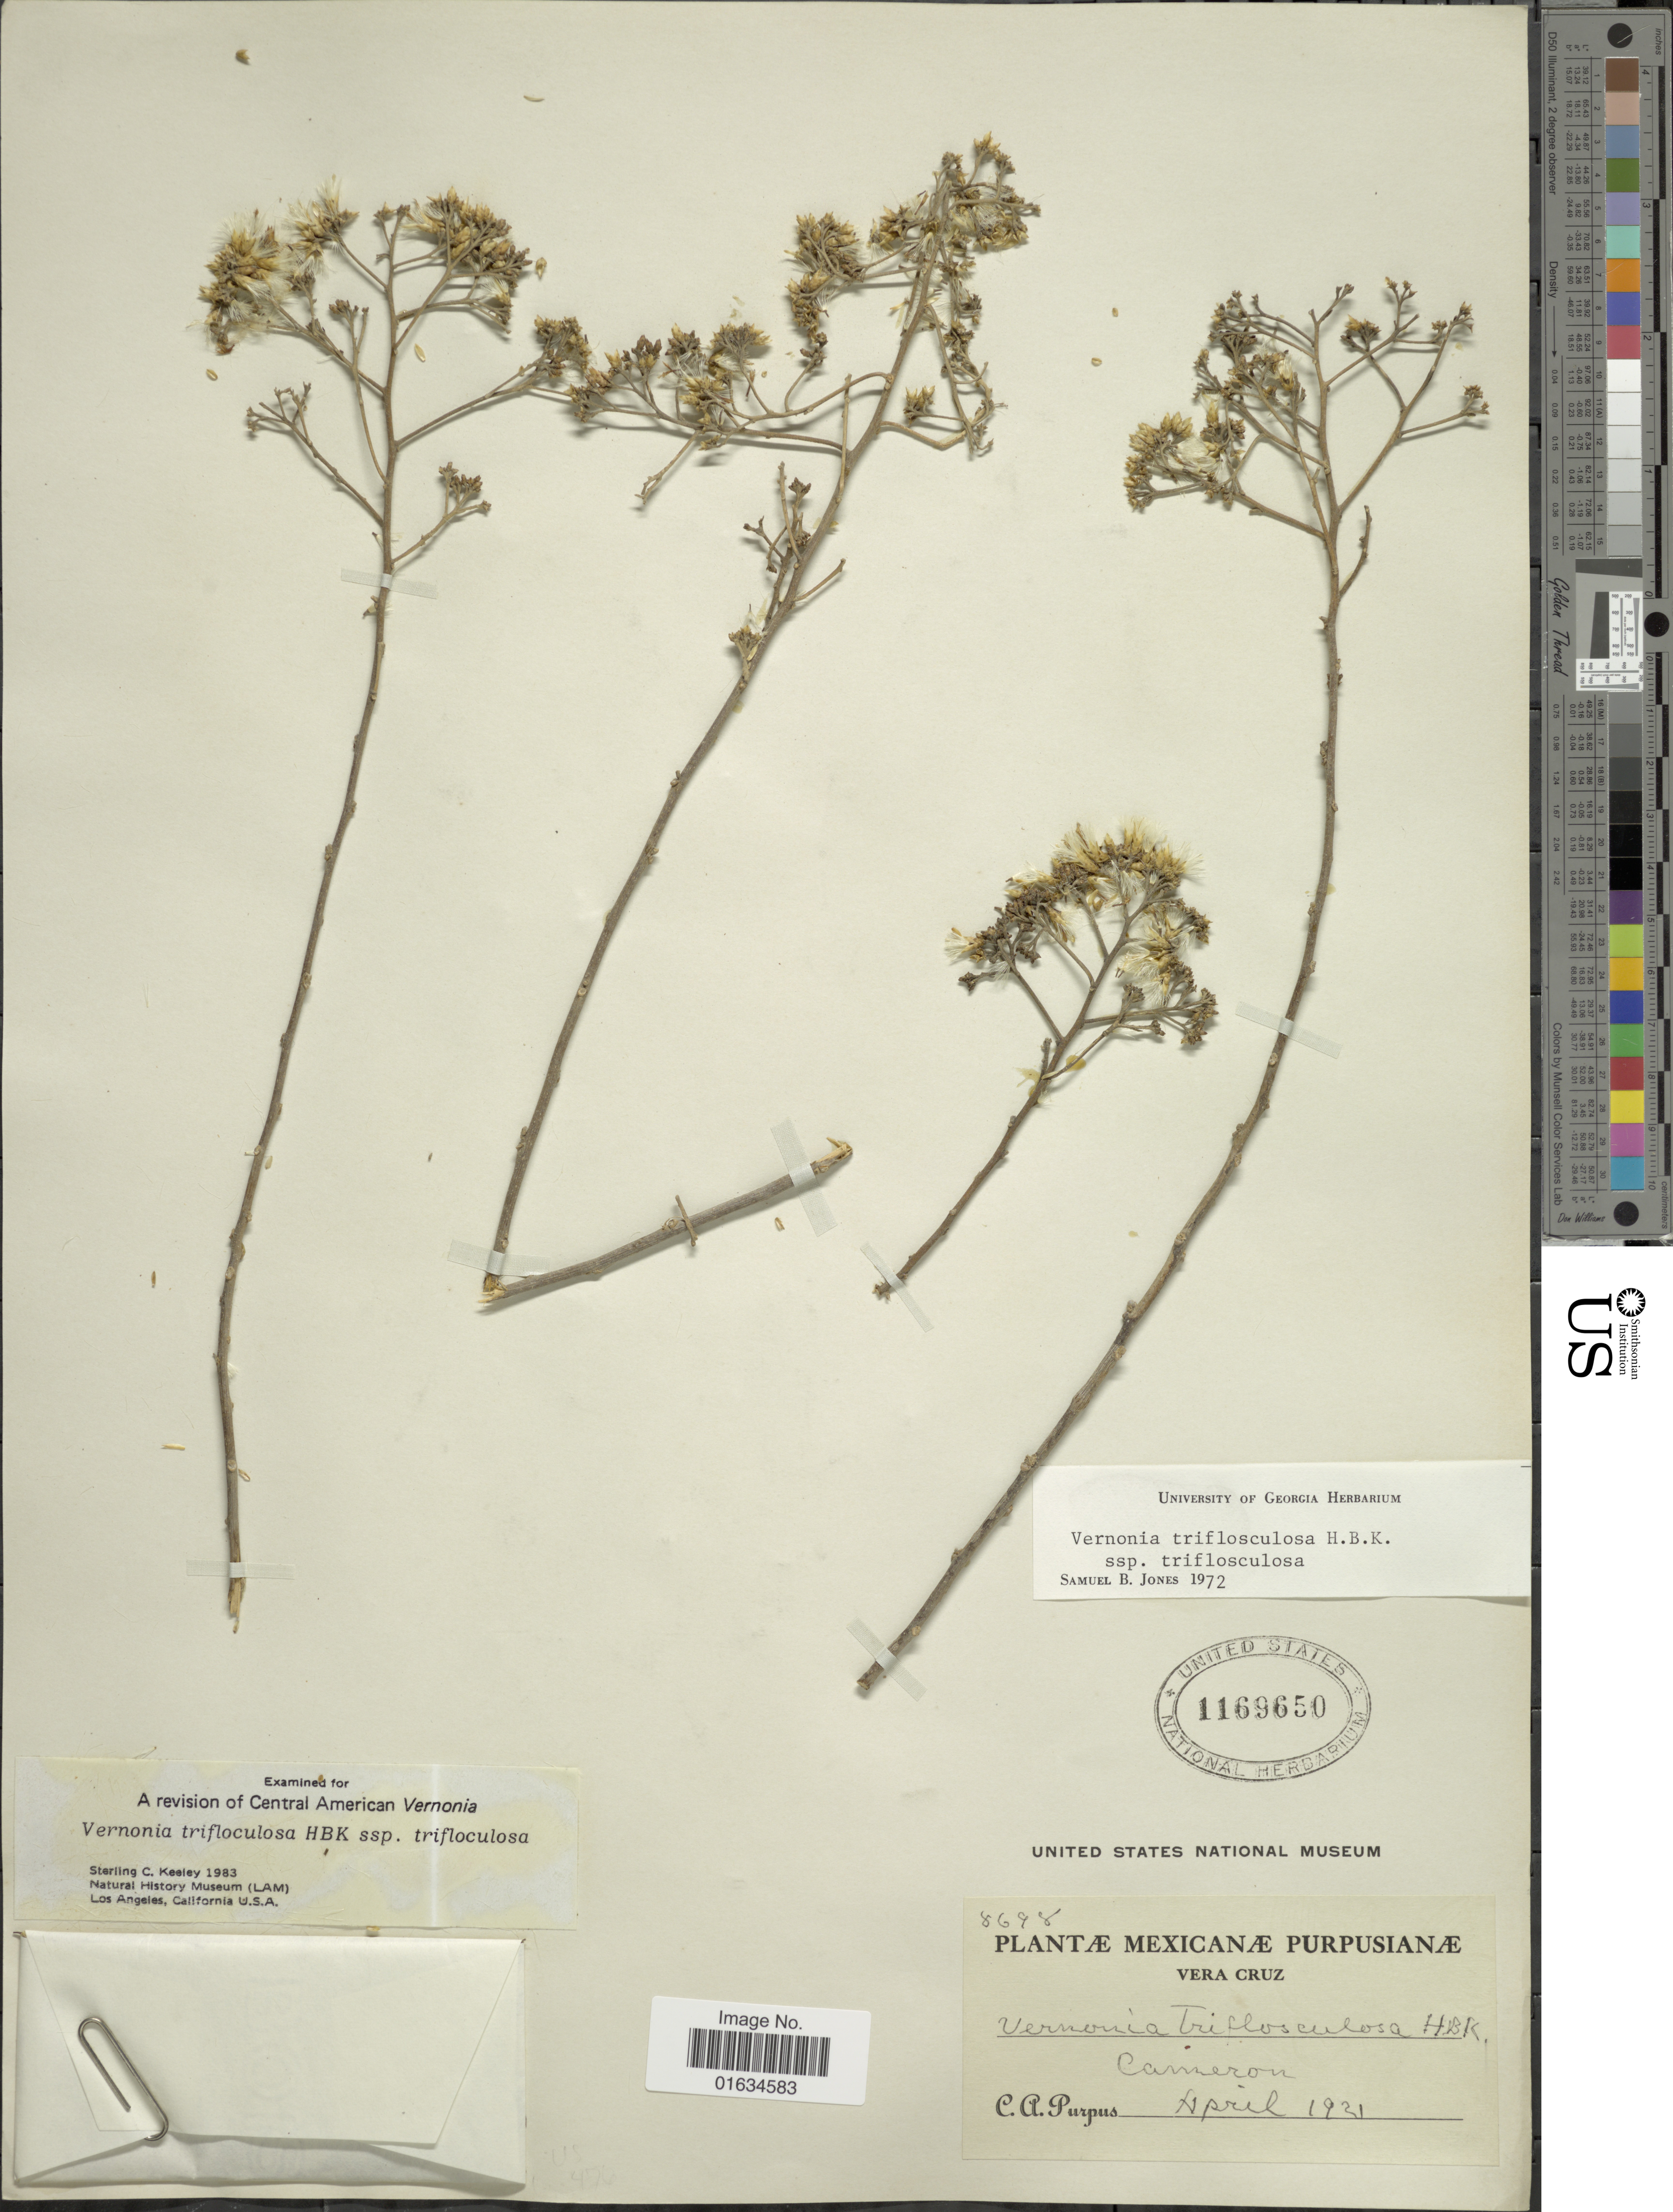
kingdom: Plantae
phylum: Tracheophyta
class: Magnoliopsida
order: Asterales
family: Asteraceae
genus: Eremosis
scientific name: Eremosis triflosculosa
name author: (Kunth) Gleason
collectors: C. A. Purpus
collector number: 8698*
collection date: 1931-04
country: Mexico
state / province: Veracruz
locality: Vera Cruz, Cameron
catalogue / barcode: US 1169650